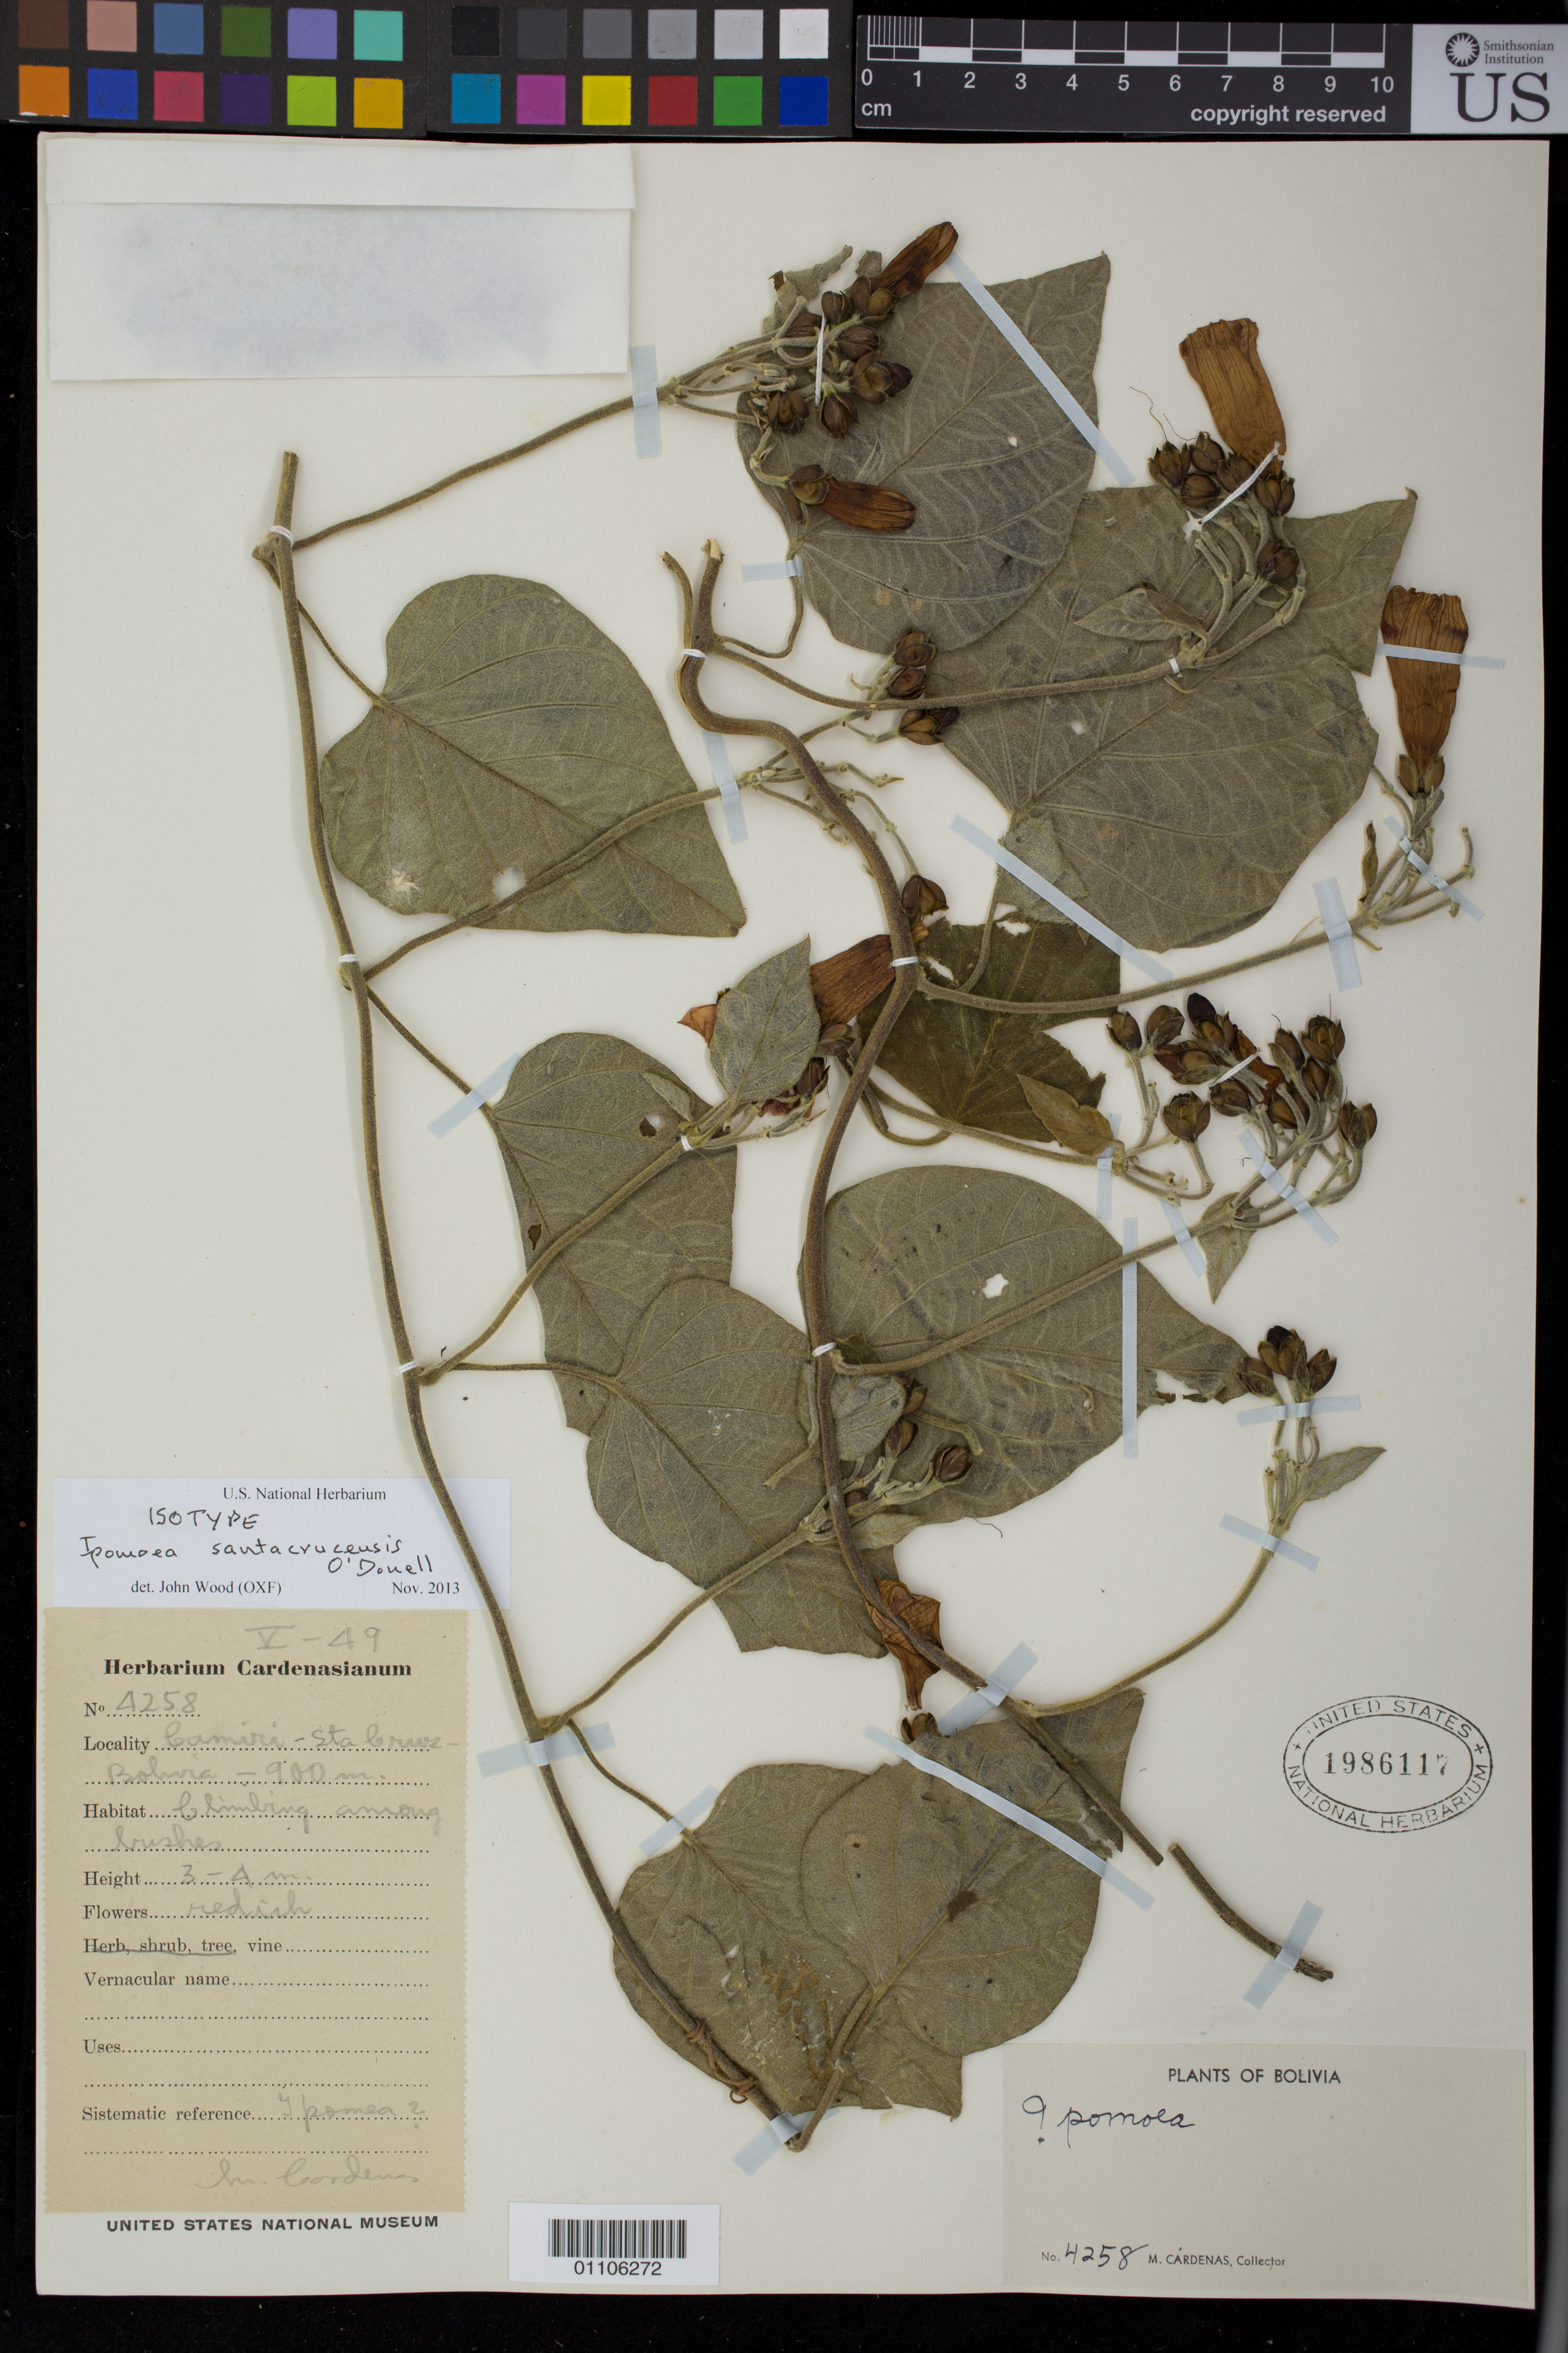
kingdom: Plantae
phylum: Tracheophyta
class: Magnoliopsida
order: Solanales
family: Convolvulaceae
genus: Ipomoea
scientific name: Ipomoea santacruzensis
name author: O'Donell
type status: Isotype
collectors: M. Cárdenas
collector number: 4258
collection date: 1949-05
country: Bolivia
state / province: Santa Cruz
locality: Camiri-Sta. Cruz.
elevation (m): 900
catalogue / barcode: US 1986117